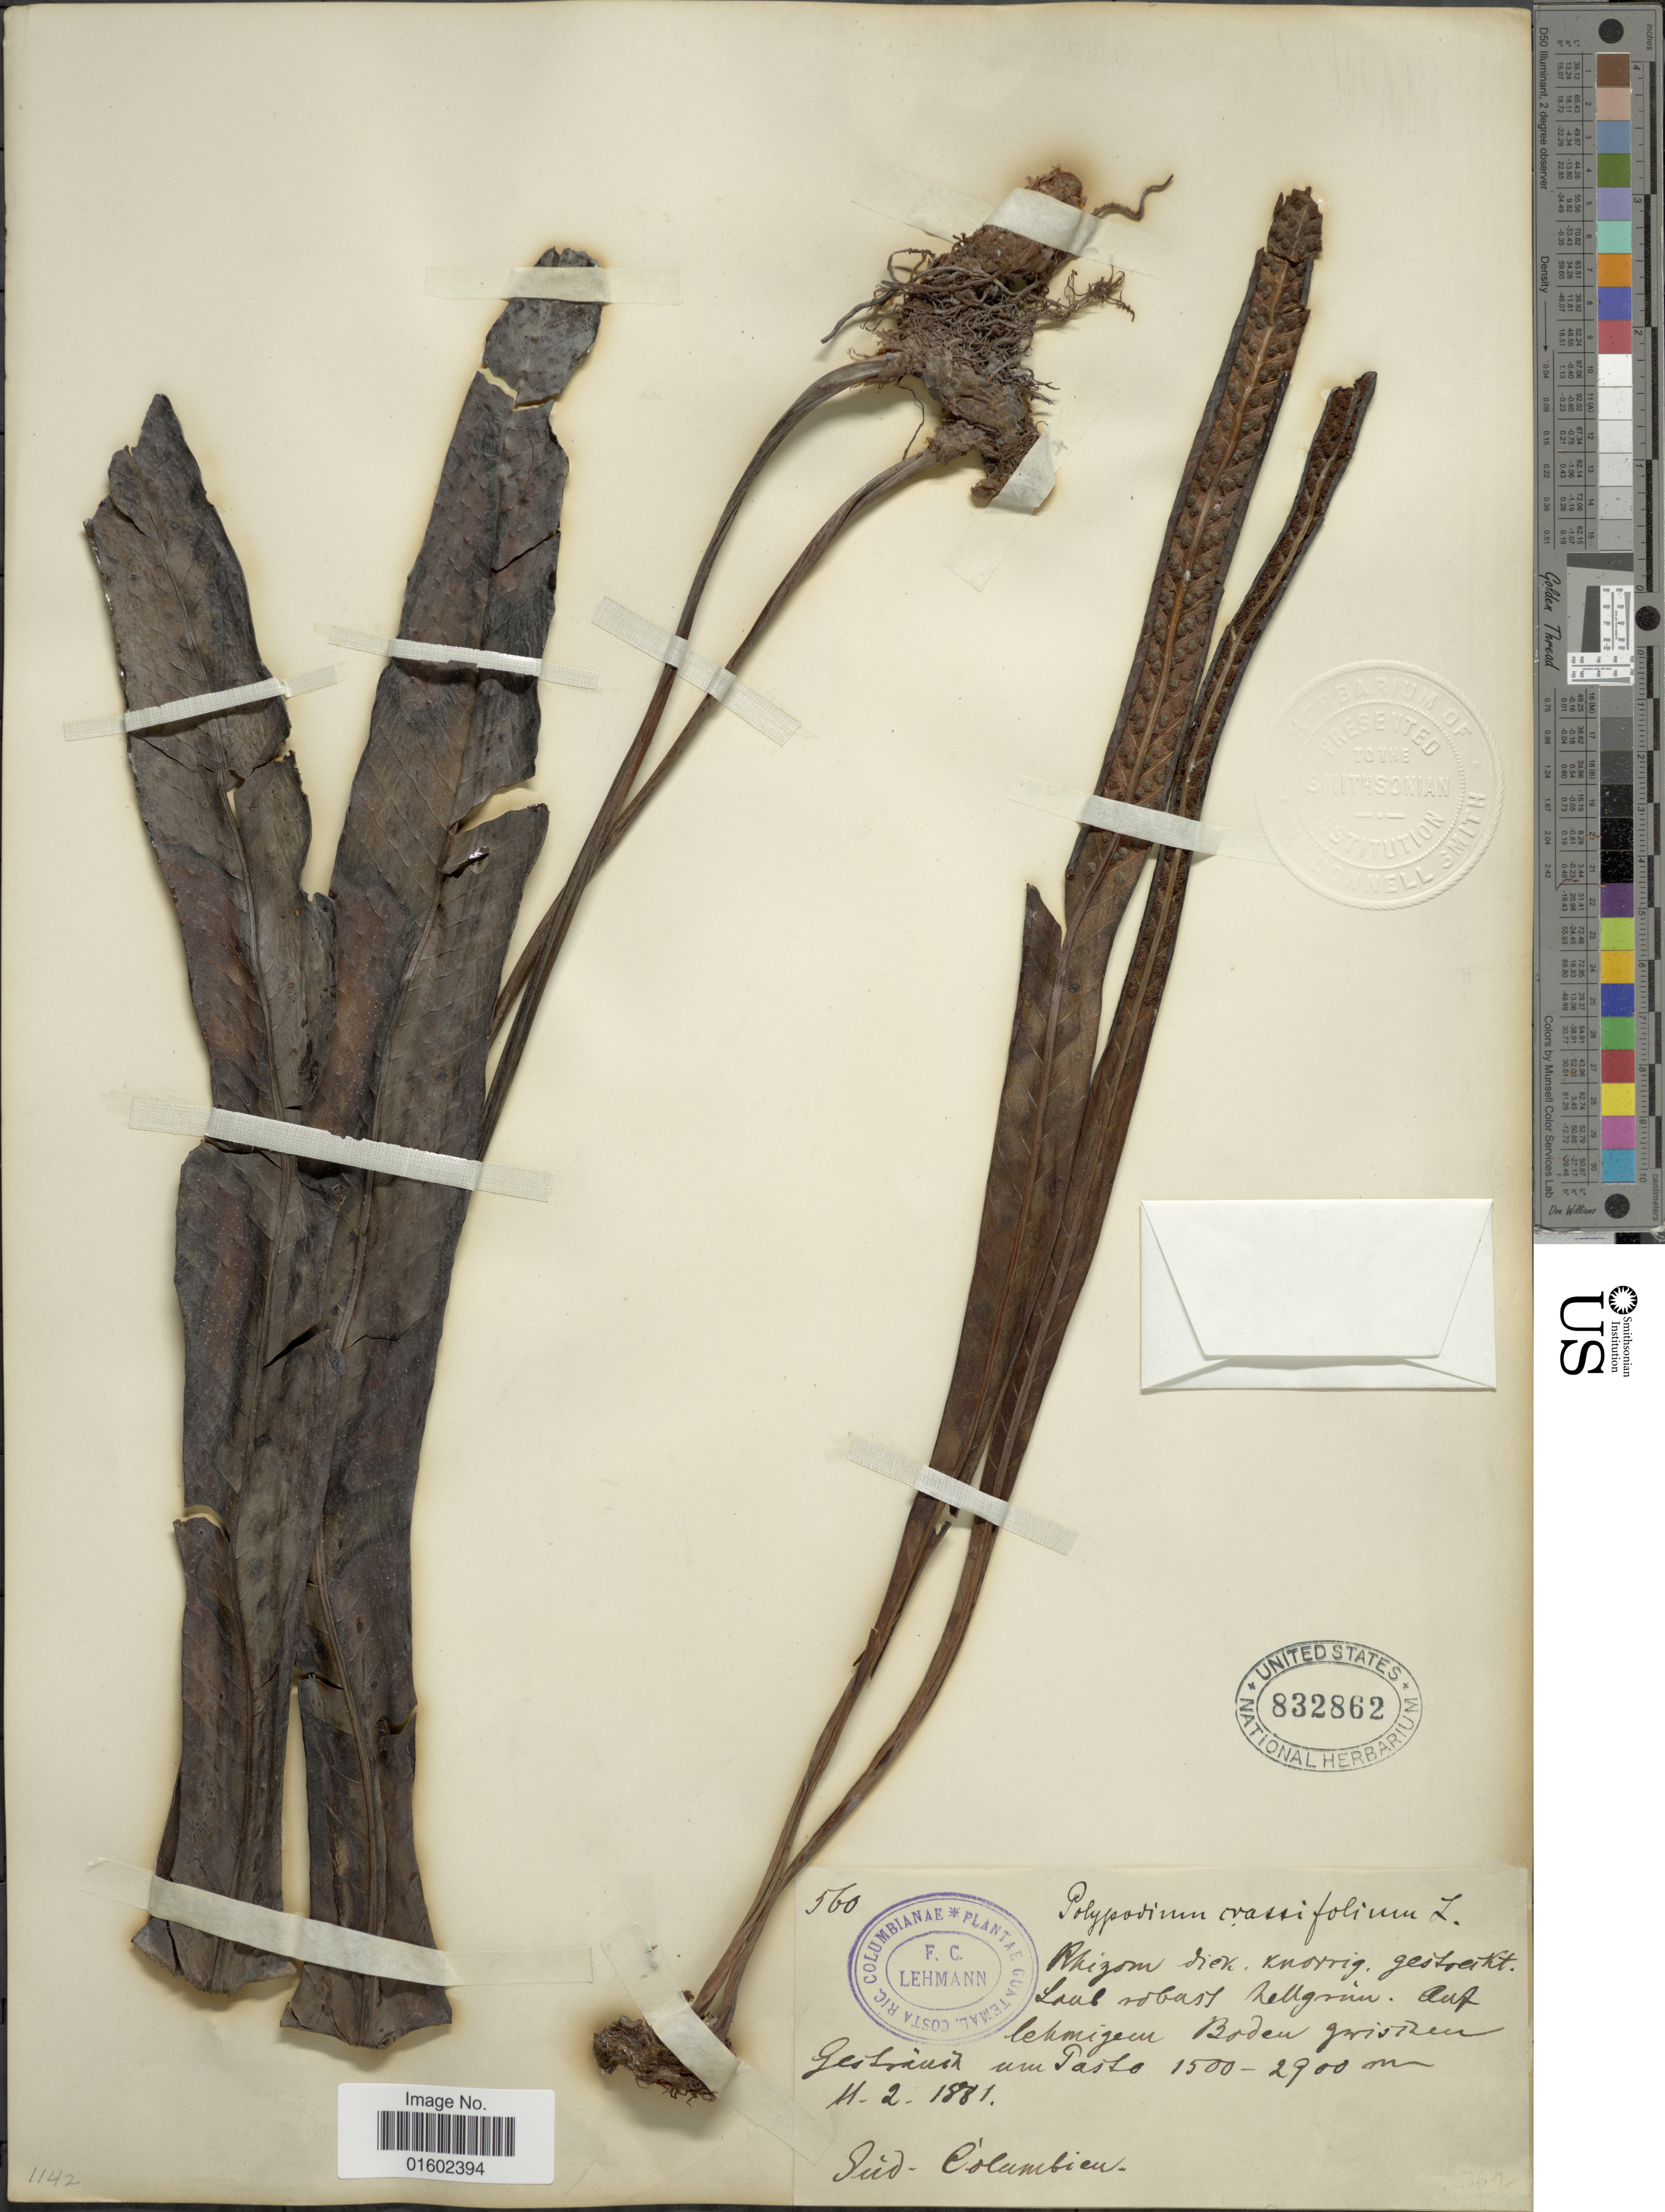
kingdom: Plantae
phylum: Tracheophyta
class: Polypodiopsida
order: Polypodiales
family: Polypodiaceae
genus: Niphidium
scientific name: Niphidium crassifolium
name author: (L.) Lellinger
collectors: F. C. Lehmann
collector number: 560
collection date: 1881-02-11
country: Colombia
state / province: Narino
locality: Pasto.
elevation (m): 1500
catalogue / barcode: US 832862